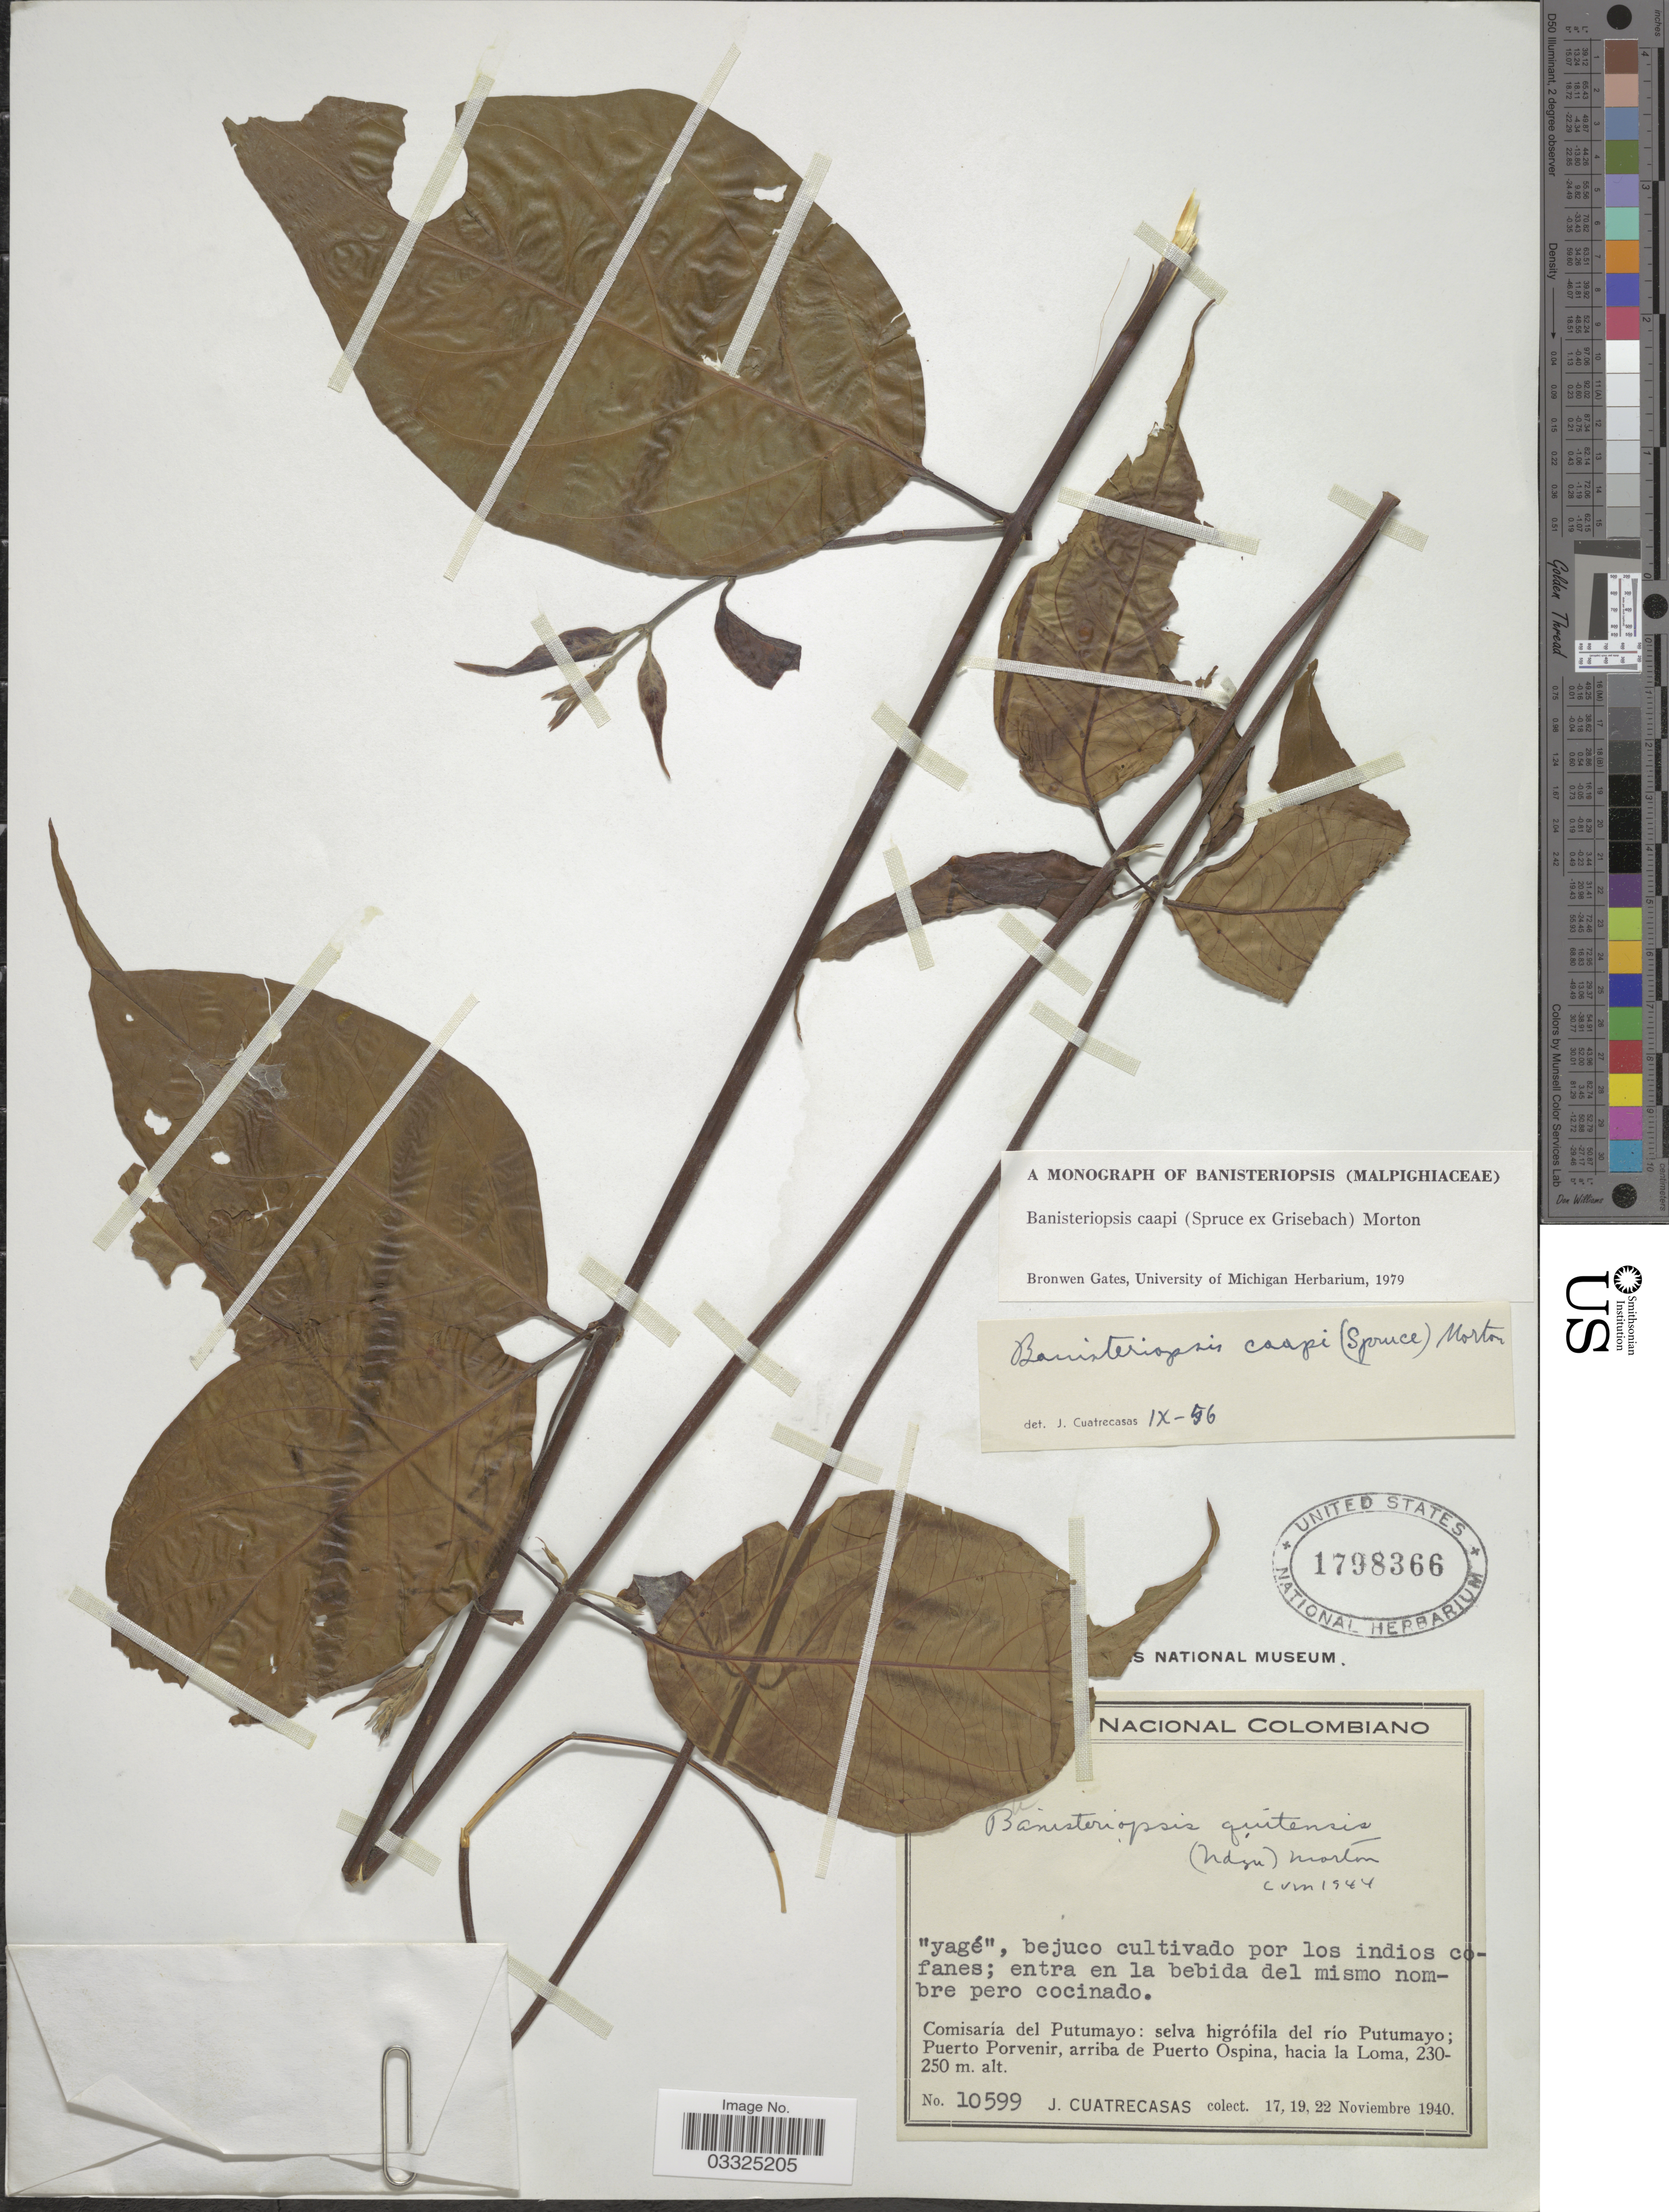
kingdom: Plantae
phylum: Tracheophyta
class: Magnoliopsida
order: Malpighiales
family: Malpighiaceae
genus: Banisteriopsis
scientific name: Banisteriopsis caapi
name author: (Spruce ex Griseb.) C.V. Morton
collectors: J. Cuatrecasas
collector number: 10599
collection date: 1940-11-17/1940-11-22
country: Colombia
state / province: Putumayo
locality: Comisaría del Putumayo : selva higrófila del río Putumayo; Puerto Porvenir, arriba de Puerto Ospina, hacia la Loma.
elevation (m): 230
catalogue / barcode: US 1798366